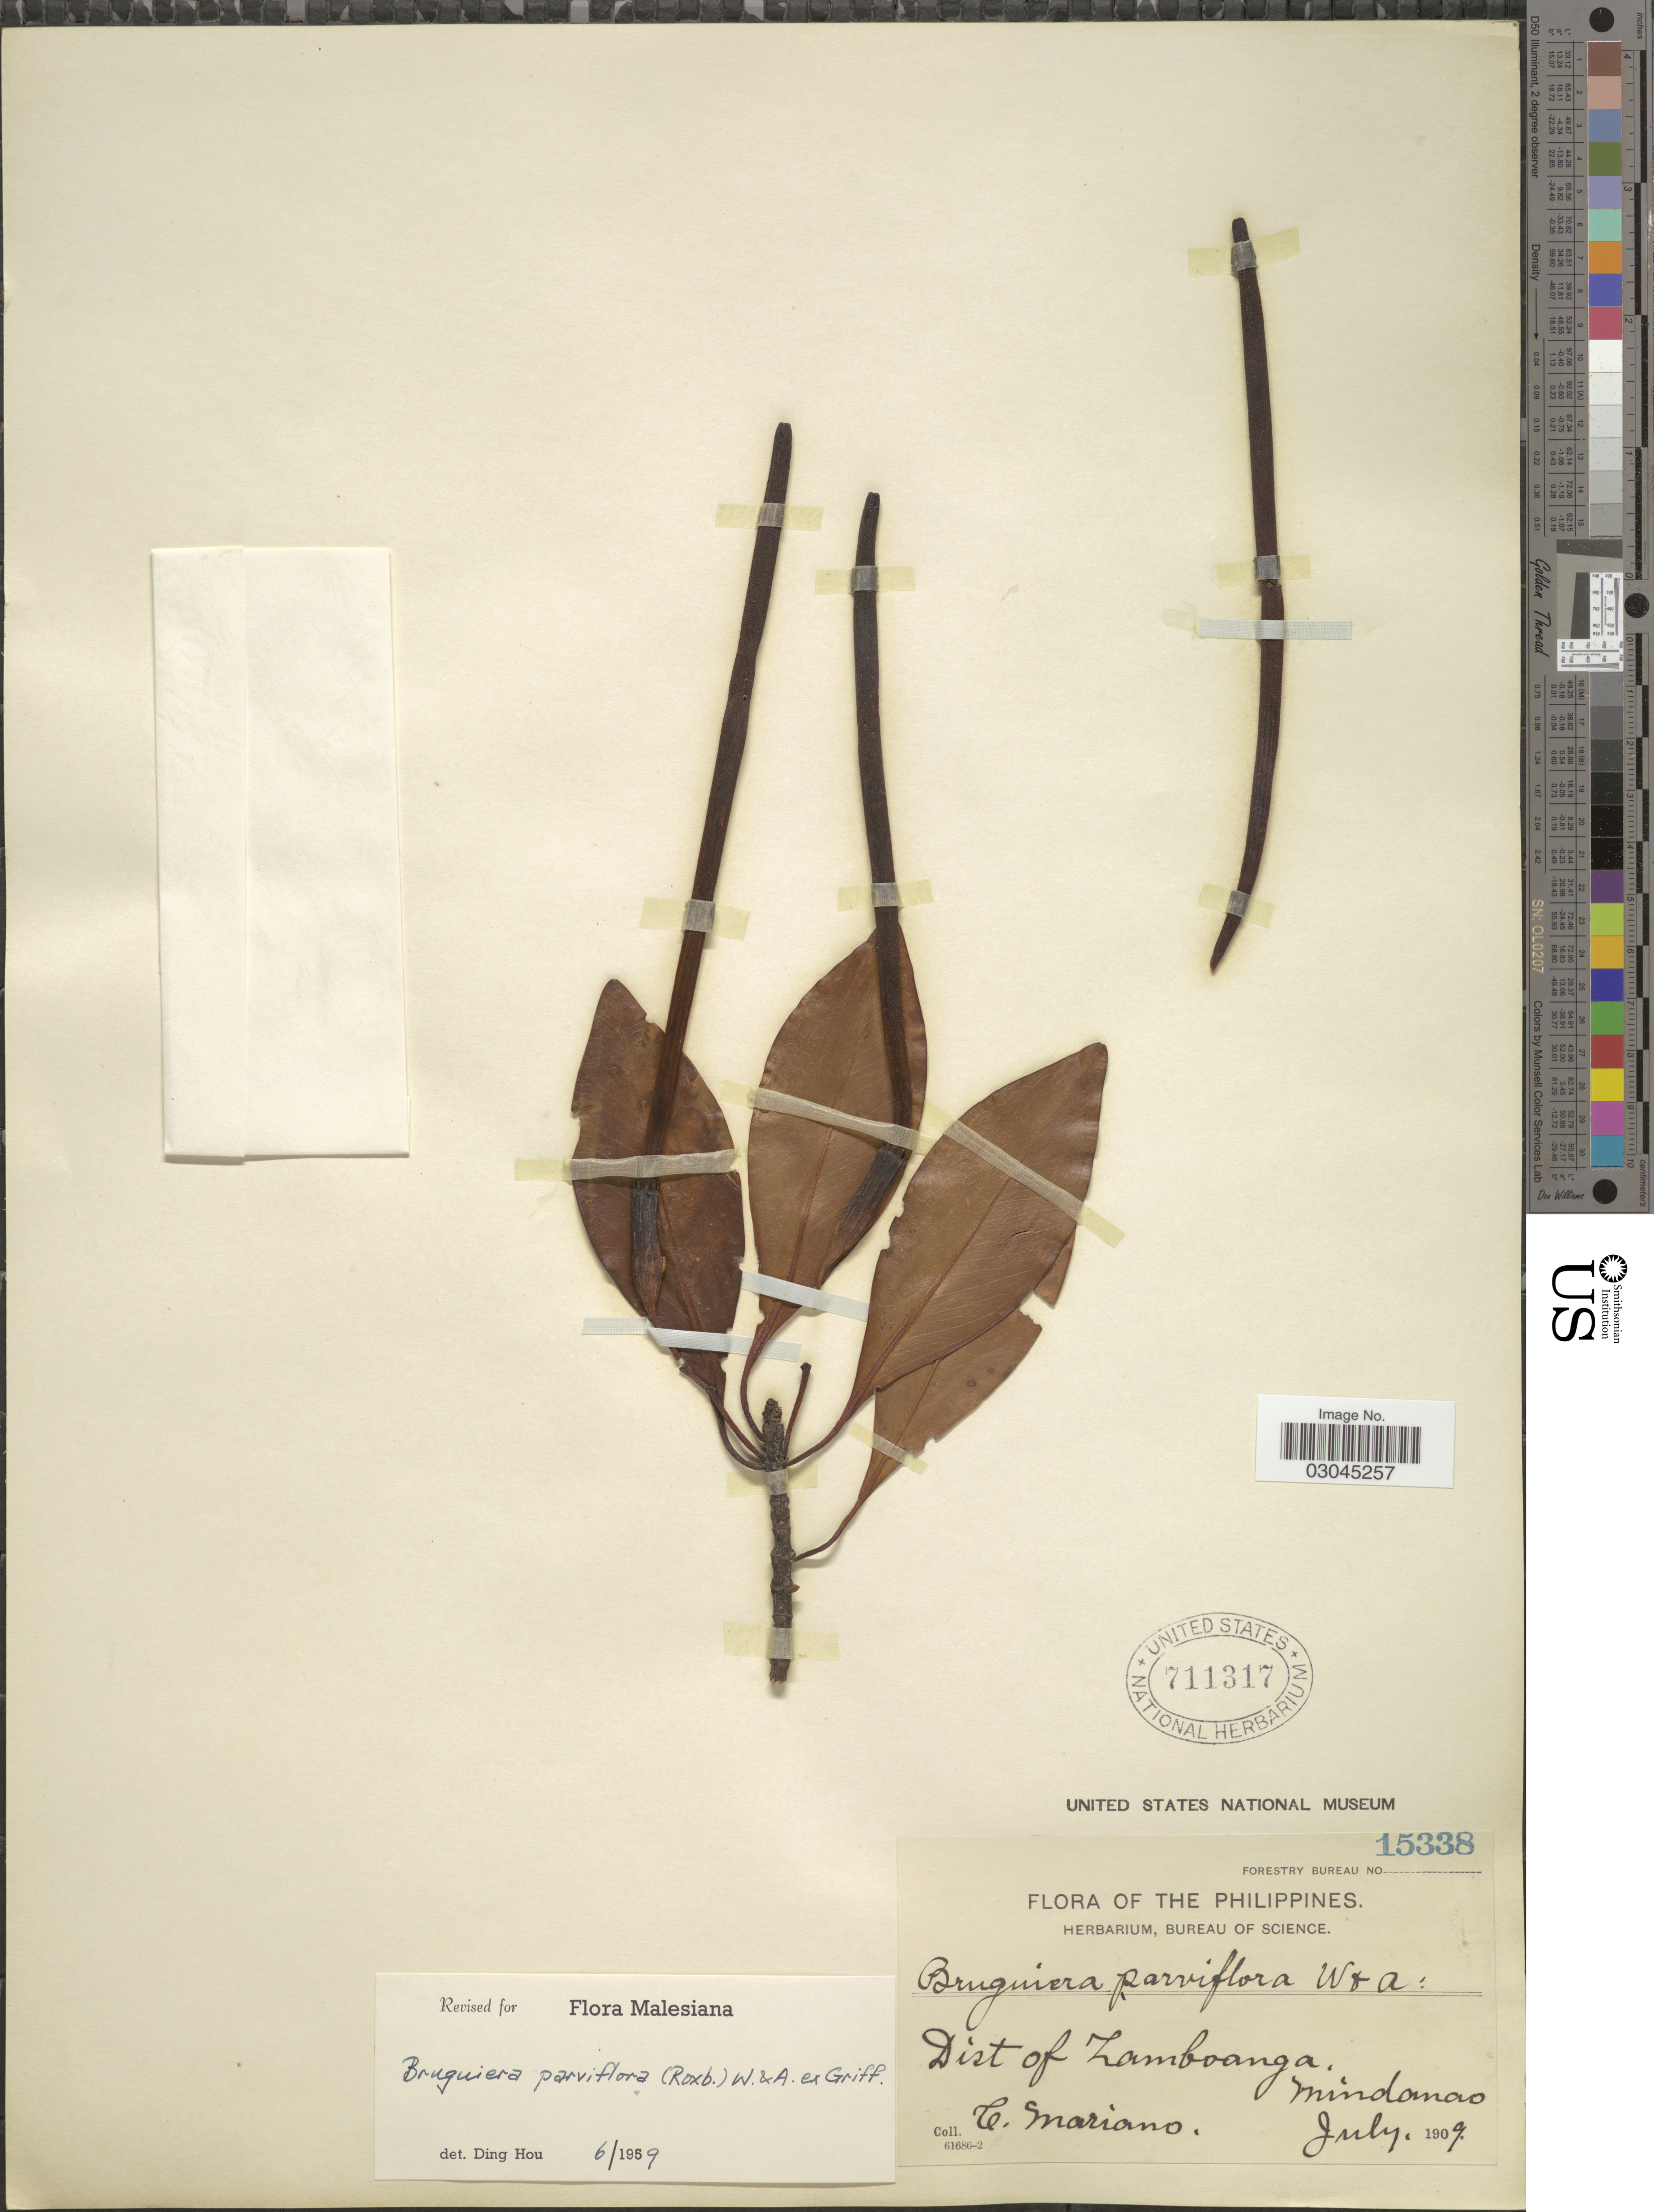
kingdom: Plantae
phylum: Tracheophyta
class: Magnoliopsida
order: Malpighiales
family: Rhizophoraceae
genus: Bruguiera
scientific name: Bruguiera parviflora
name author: (Roxb.) Wight & Arn. ex Griff.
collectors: C. Mariano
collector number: Forestry Bureau 15338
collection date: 1909-07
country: Philippines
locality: Dist of Zamboanga. Mindanao.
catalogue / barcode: US 711317